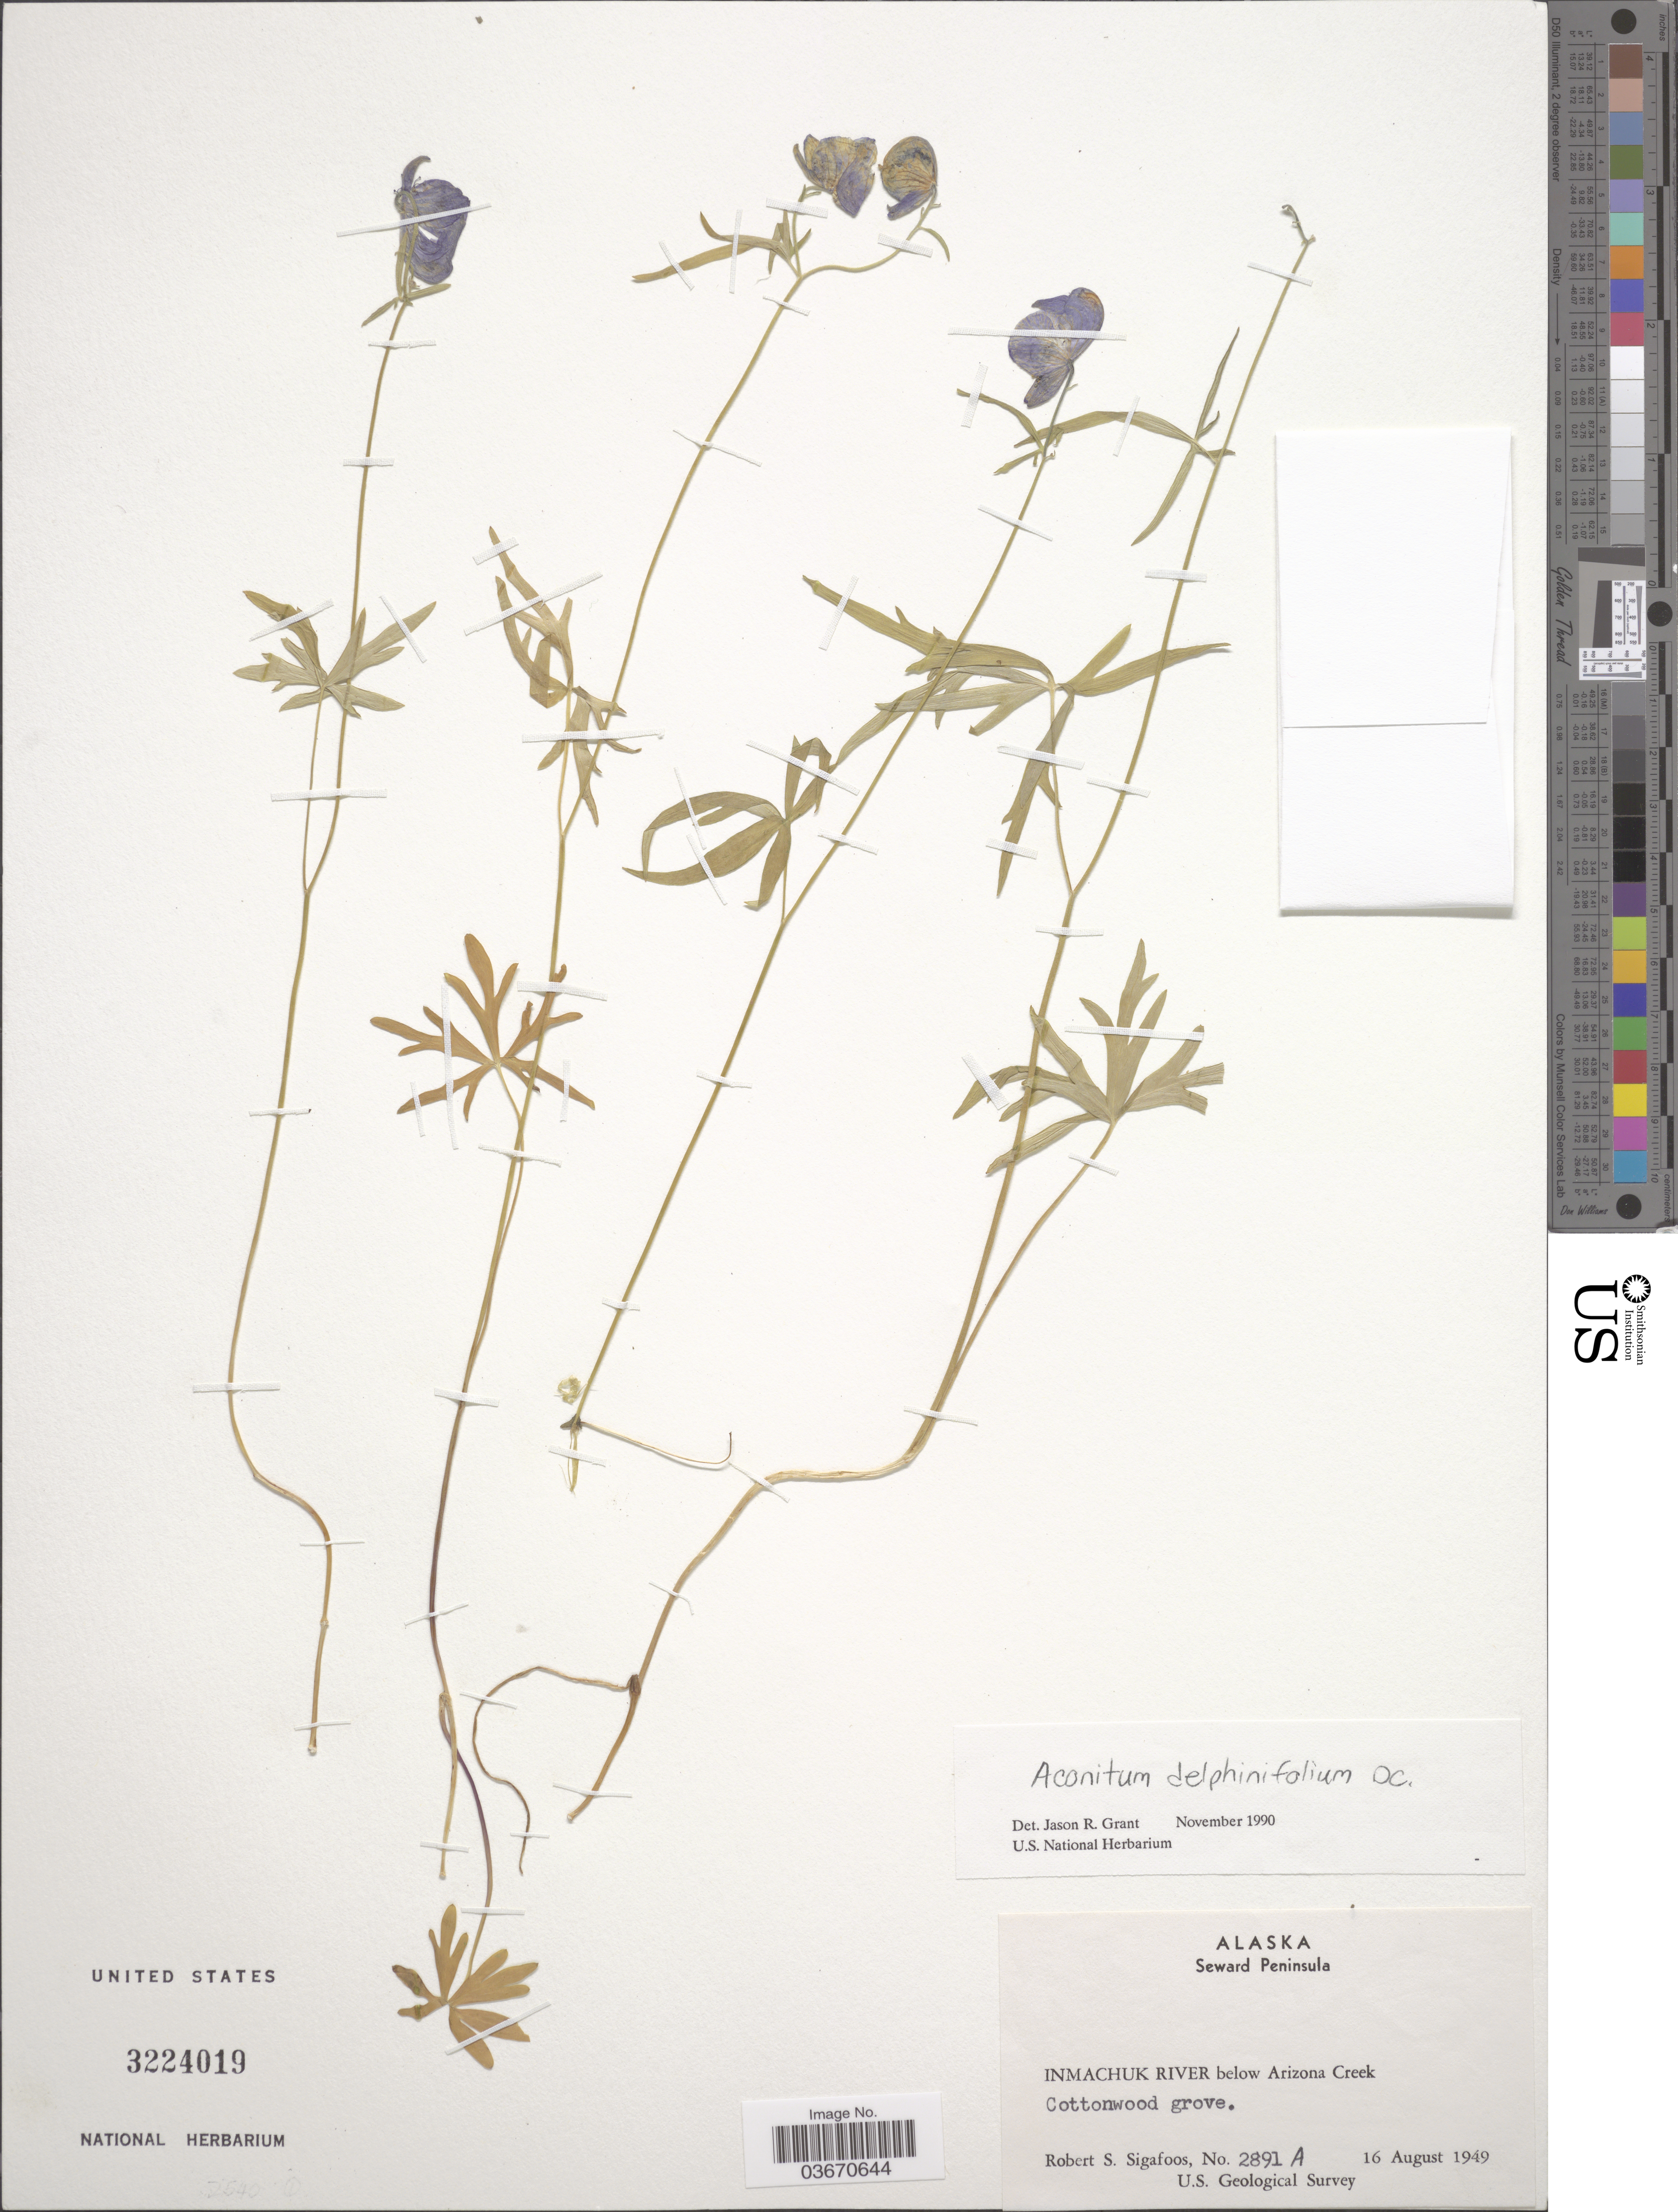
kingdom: Plantae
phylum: Tracheophyta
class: Magnoliopsida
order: Ranunculales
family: Ranunculaceae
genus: Aconitum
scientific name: Aconitum delphinifolium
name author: DC.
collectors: R. Sigafoos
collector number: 2891A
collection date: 1949-08-16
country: United States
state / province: Alaska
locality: Seward Peninsula. Inmachuk River below Arizona Creek. Cottonwood grove.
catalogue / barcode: US 3224019